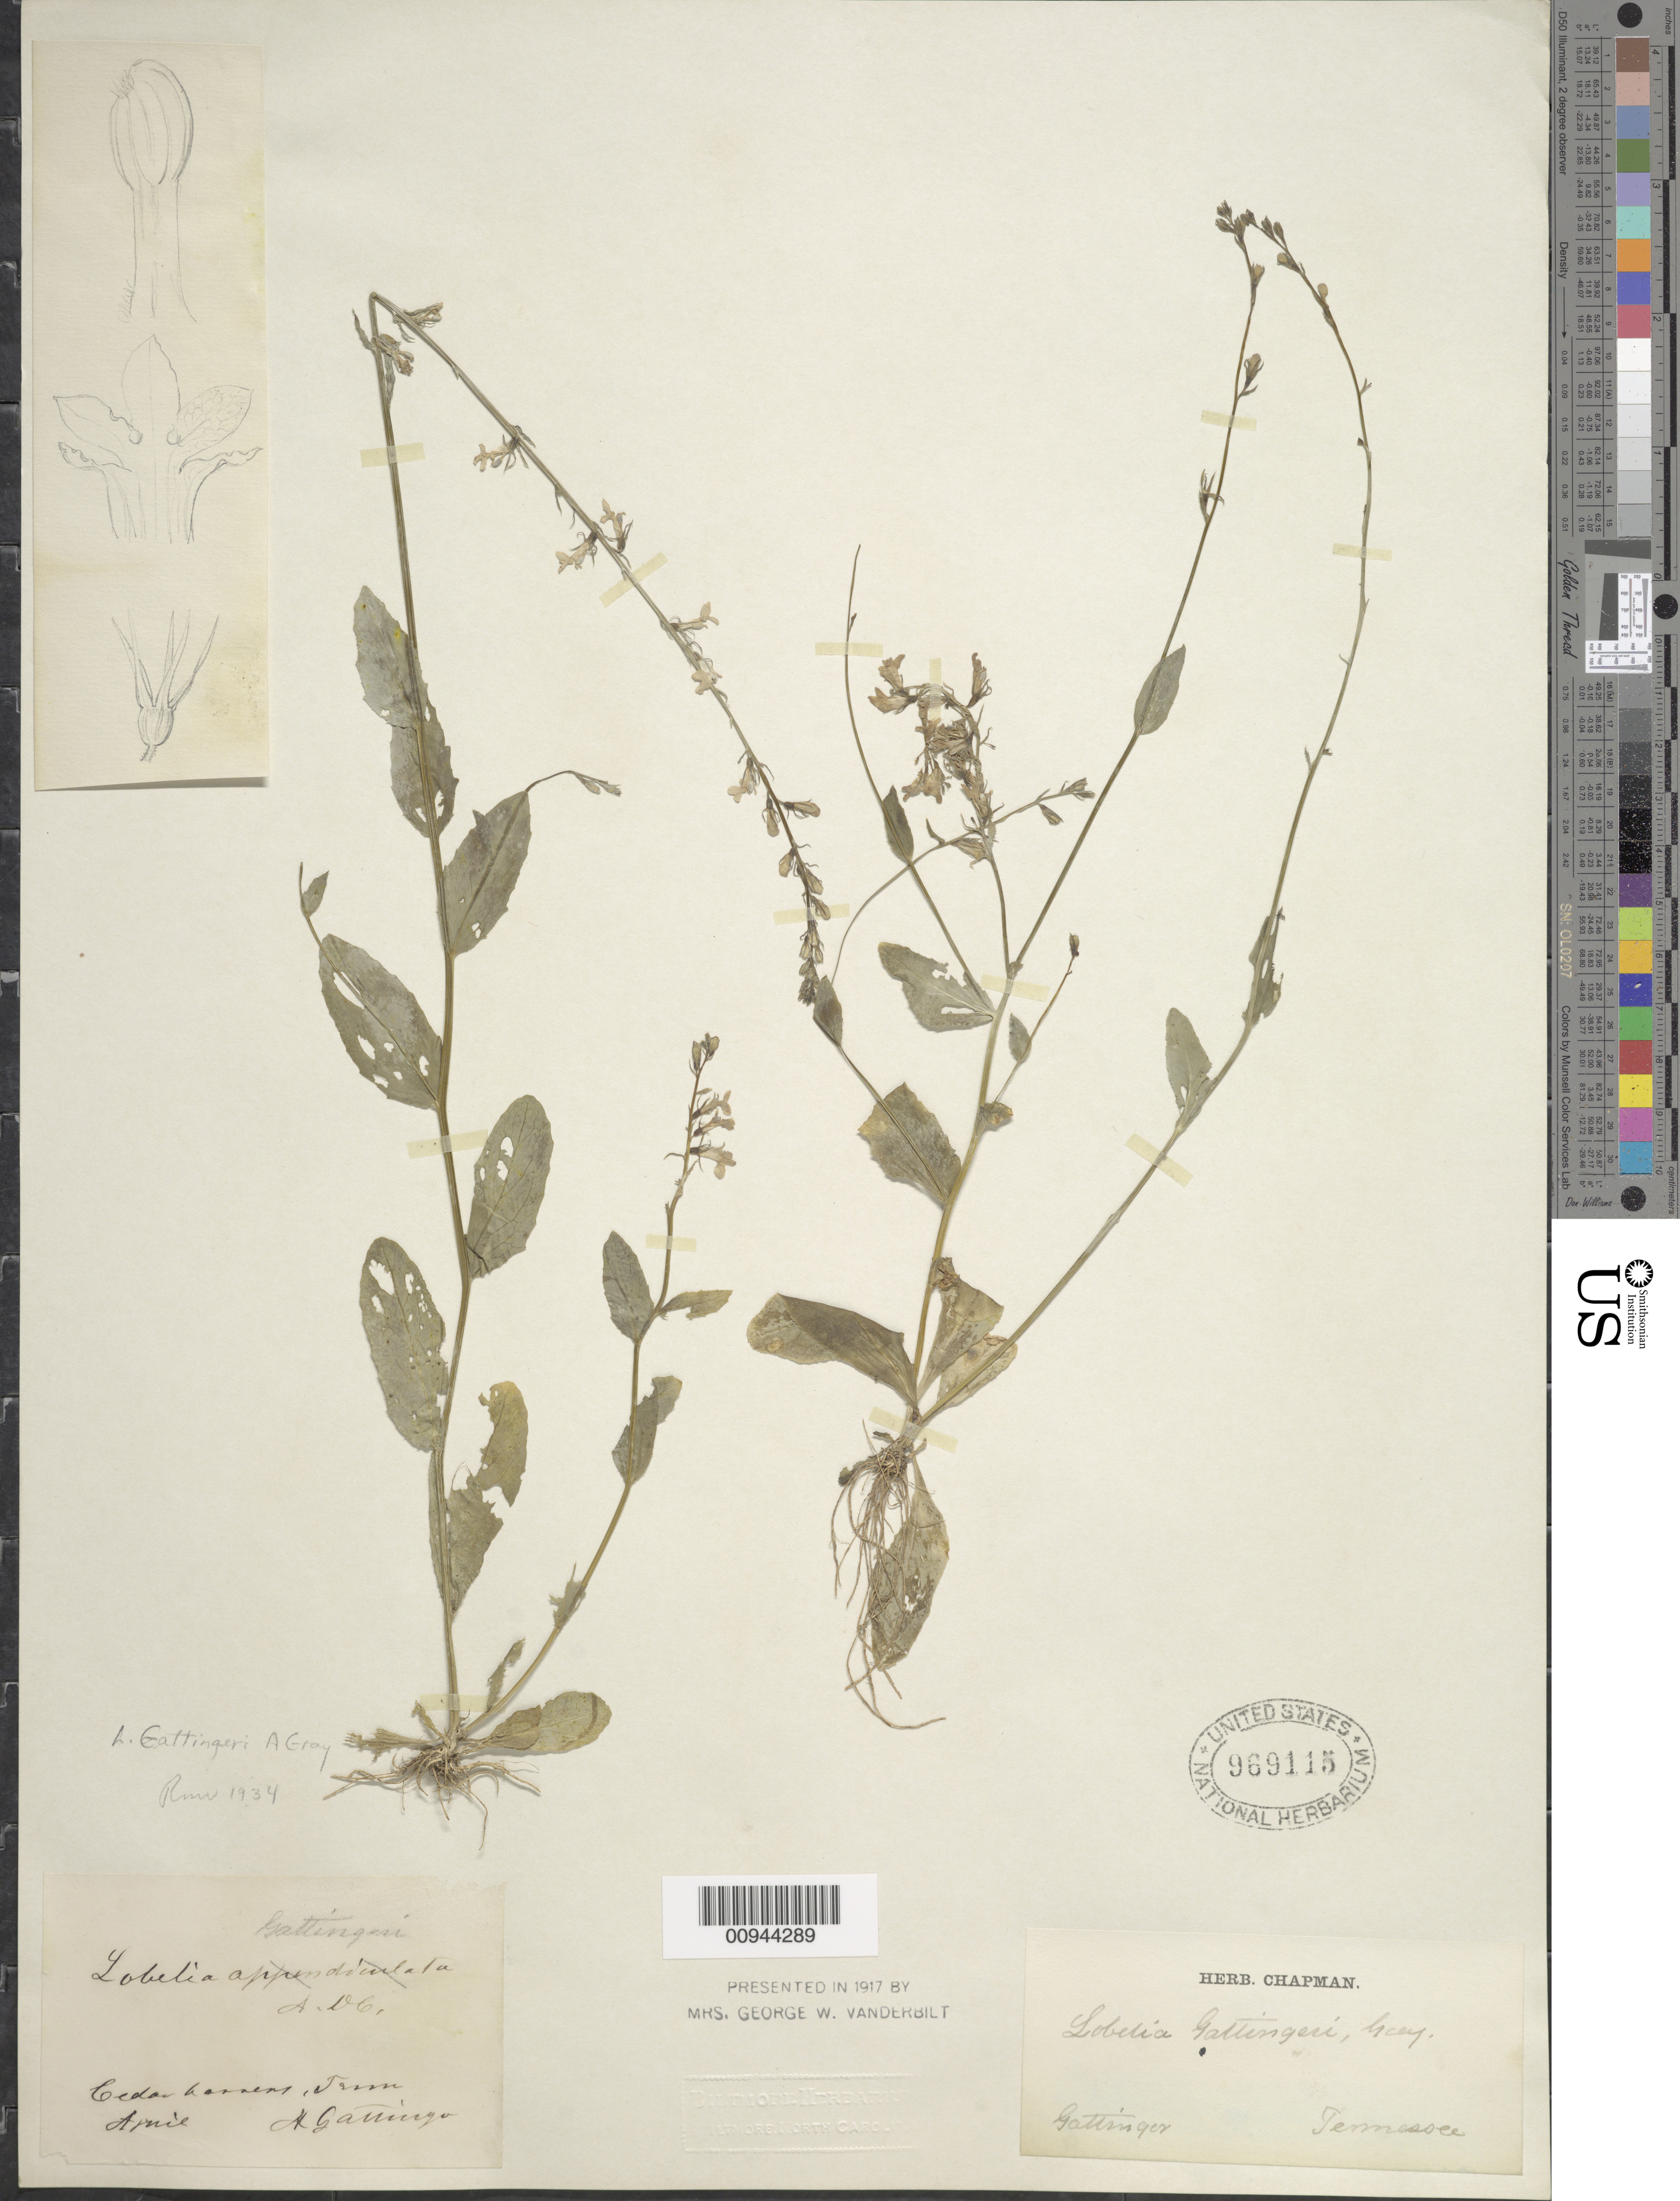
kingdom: Plantae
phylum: Tracheophyta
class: Magnoliopsida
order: Asterales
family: Campanulaceae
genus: Lobelia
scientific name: Lobelia gattingeri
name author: A. Gray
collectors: A. Gattinger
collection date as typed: April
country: United States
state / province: Tennessee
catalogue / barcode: US 969115